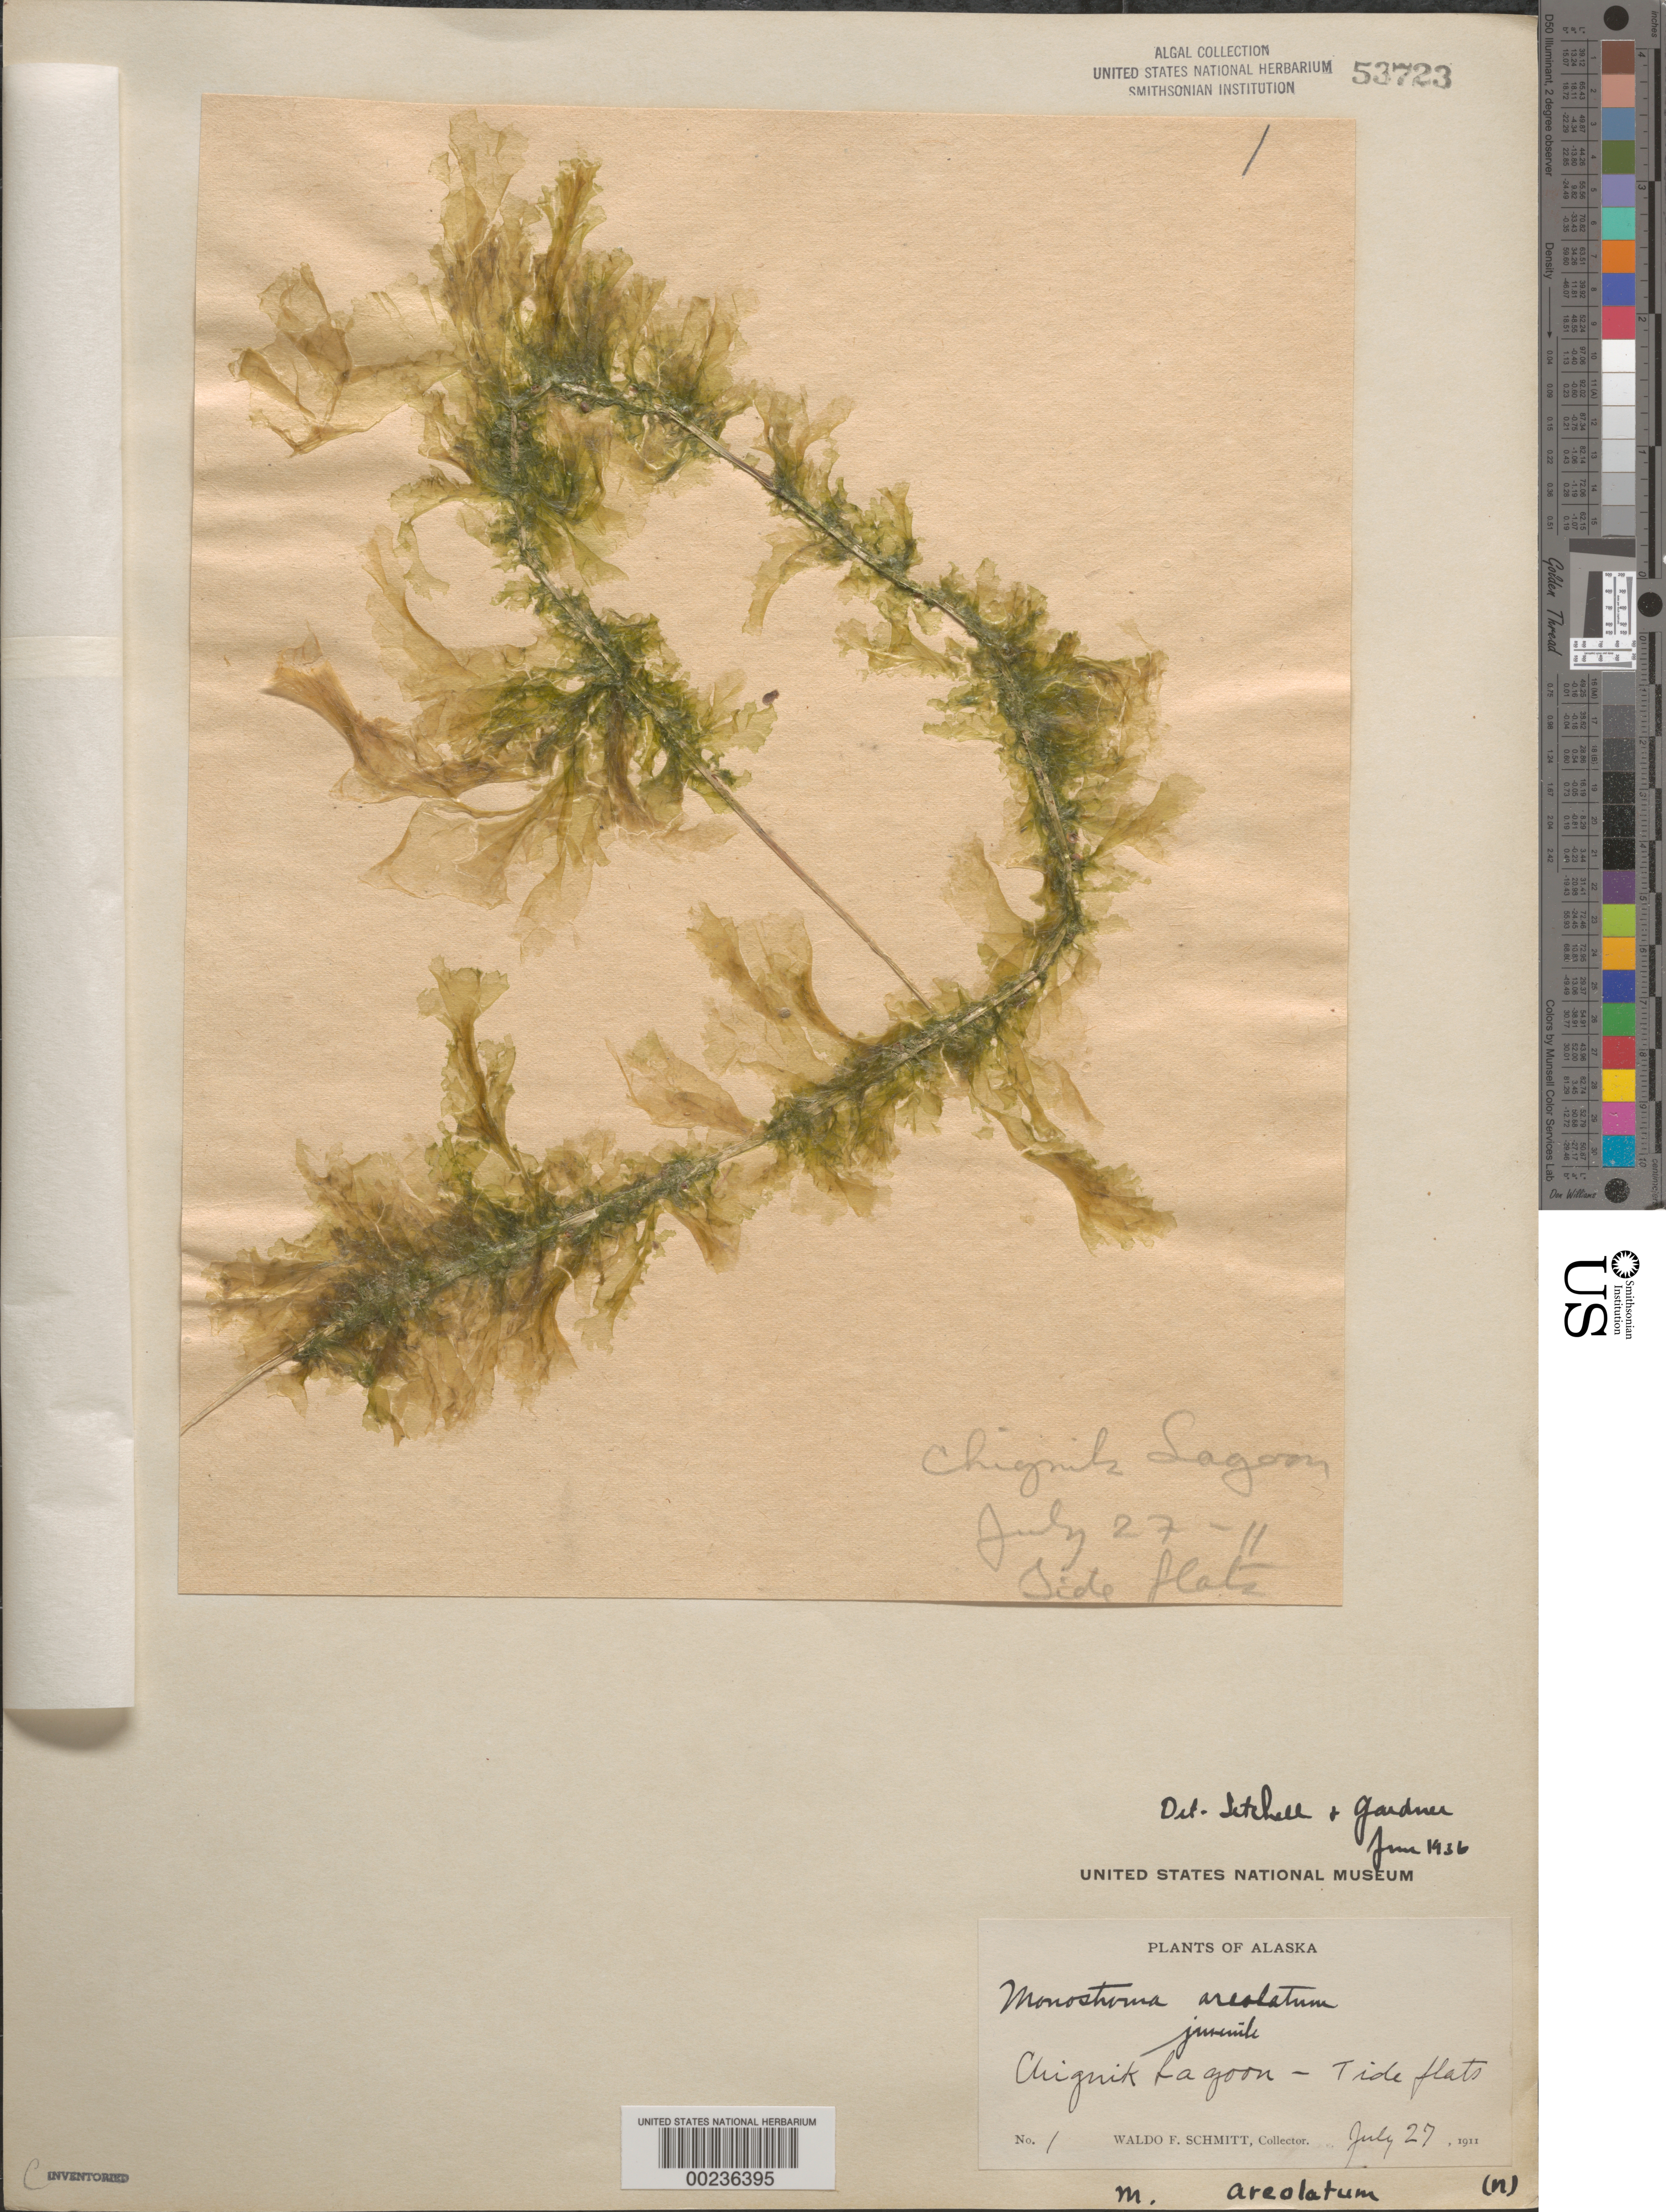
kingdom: Plantae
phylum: Chlorophyta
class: Ulvophyceae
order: Ulvales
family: Gayraliaceae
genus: Protomonostroma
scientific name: Protomonostroma undulatum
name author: (Wittrock) K.L.Vinogr.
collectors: W. F. Schmitt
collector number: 1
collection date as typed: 27 Jul 1911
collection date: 1911-07-27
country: United States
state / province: Alaska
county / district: Dillingham Division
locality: Chignik Lagoon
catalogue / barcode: US 53723